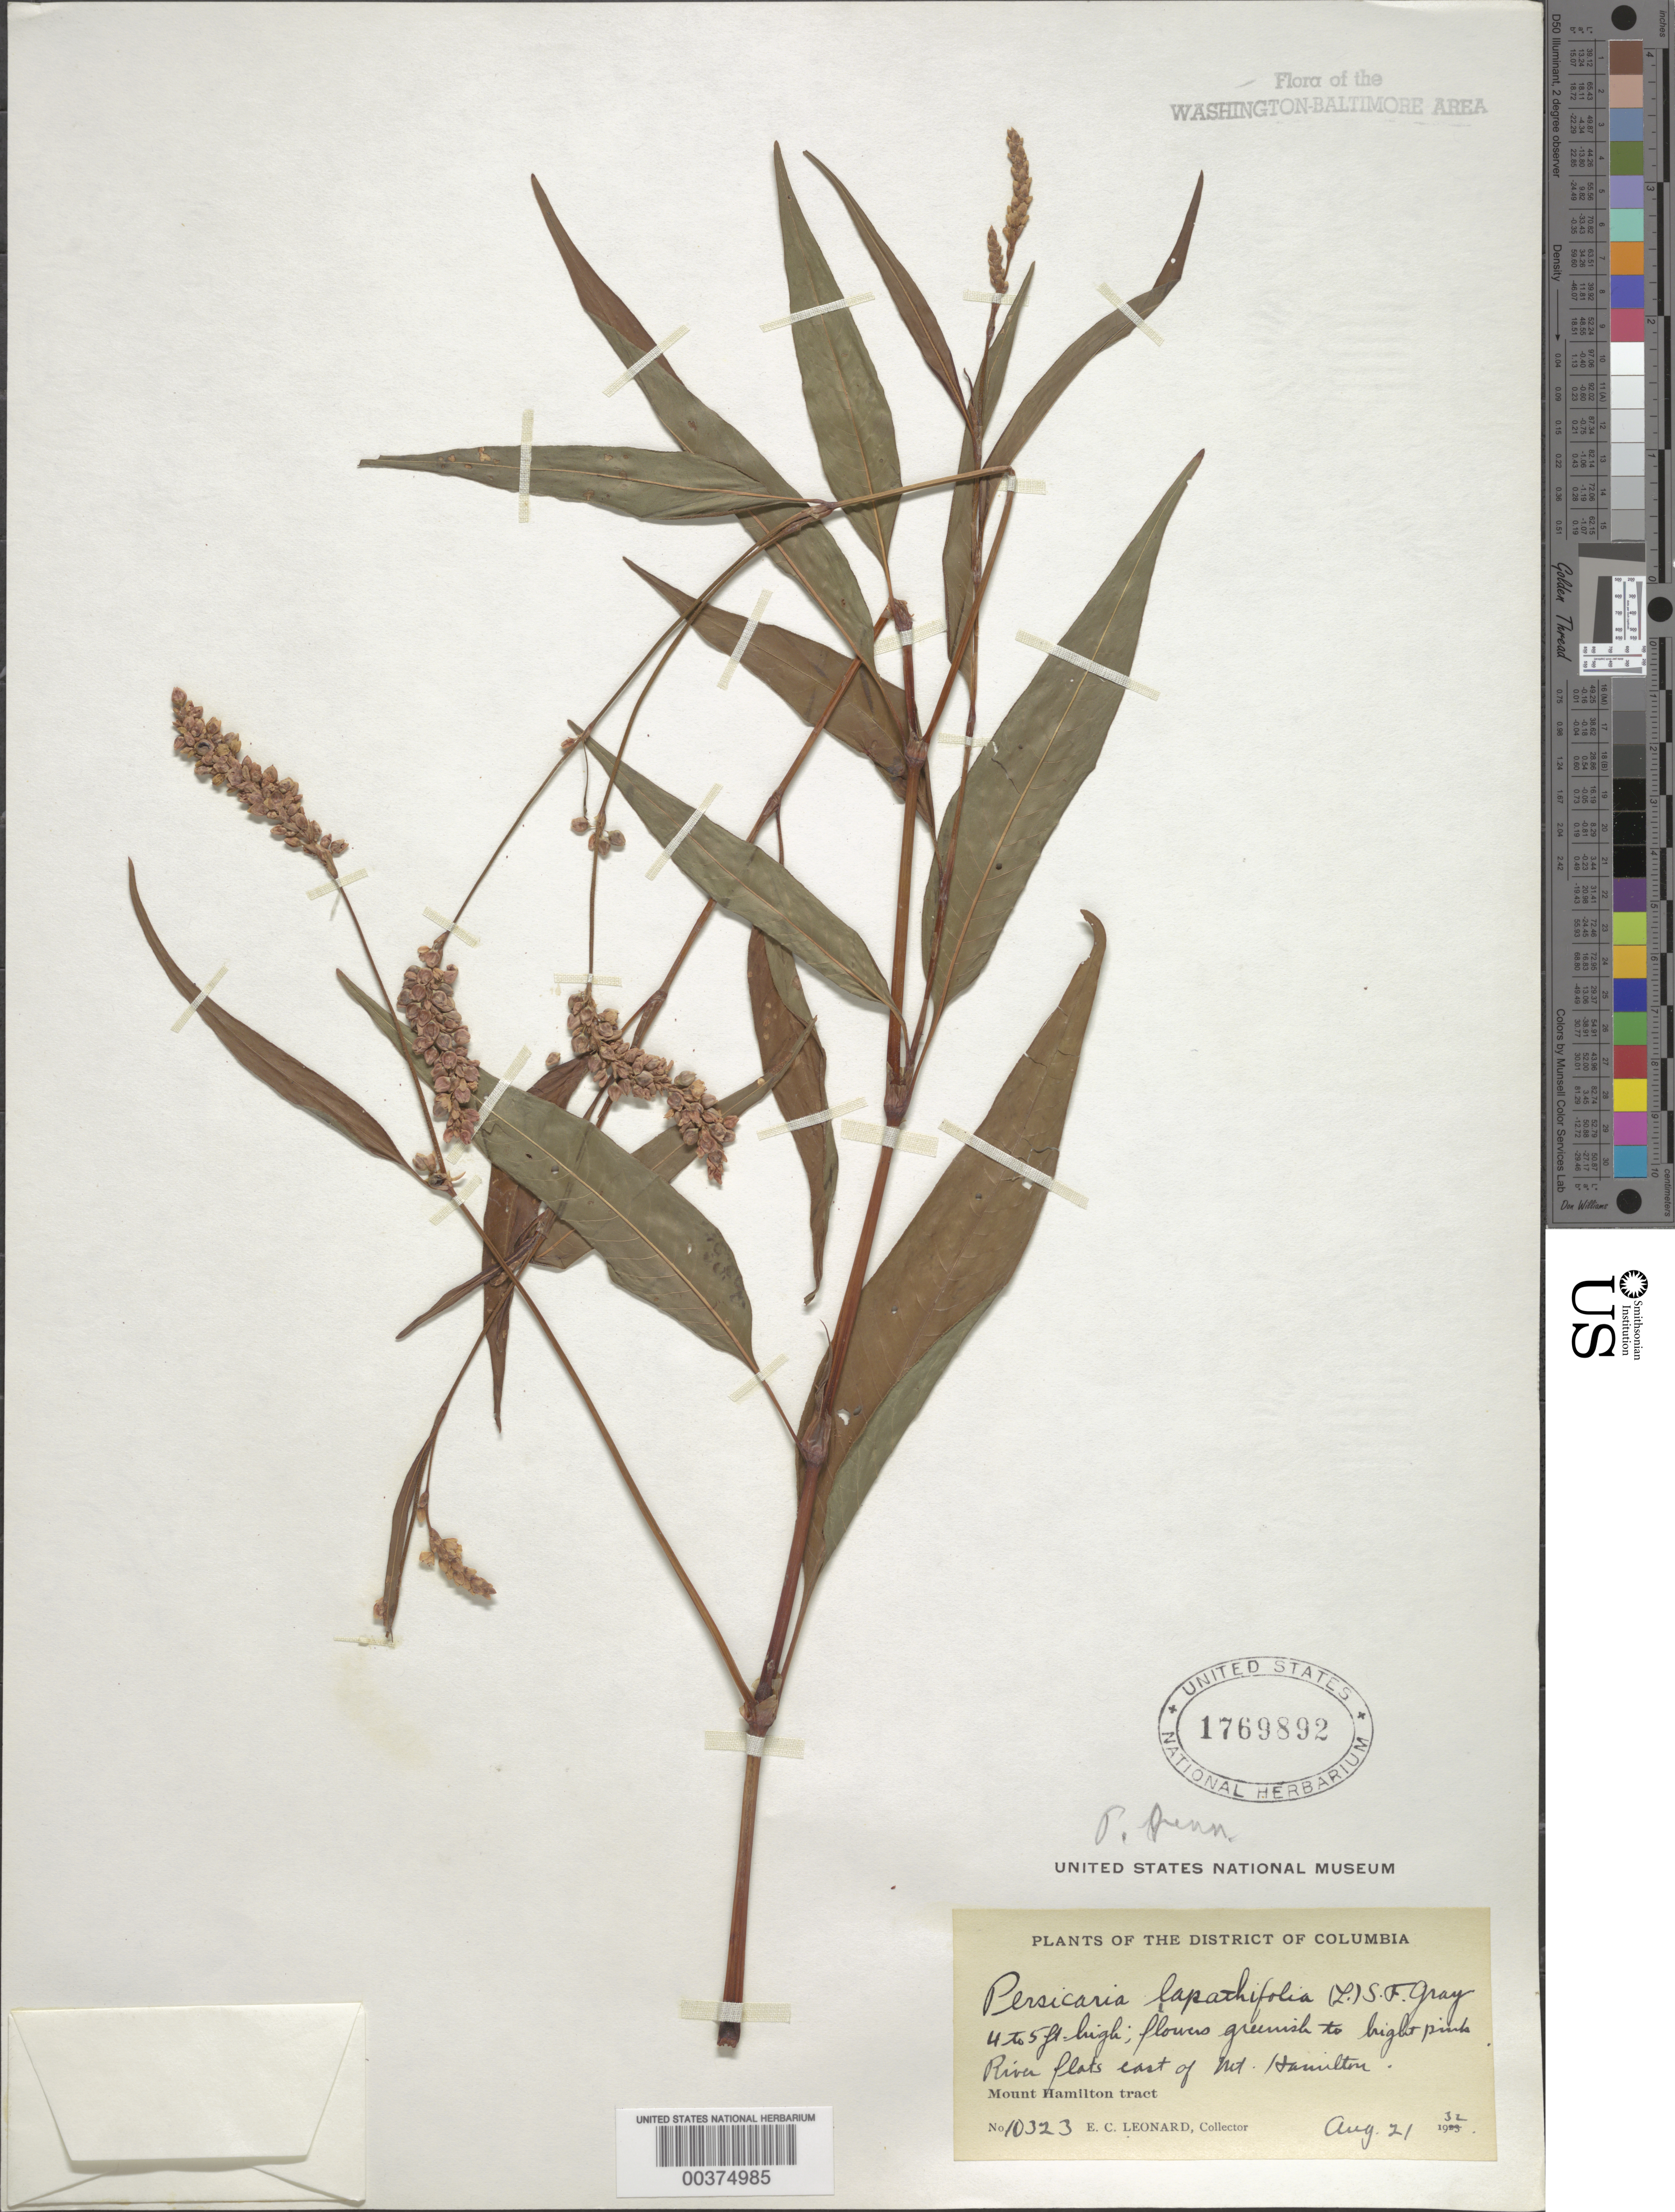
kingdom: Plantae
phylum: Tracheophyta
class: Magnoliopsida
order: Caryophyllales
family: Polygonaceae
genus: Persicaria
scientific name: Persicaria pensylvanica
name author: (L.) M. Gómez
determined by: Atha, D. E.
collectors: E. C. Leonard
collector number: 10323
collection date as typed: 21 Aug 1932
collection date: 1932-08-21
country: United States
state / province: District of Columbia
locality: East of Mount Hamilton, River Flats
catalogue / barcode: US 1769892